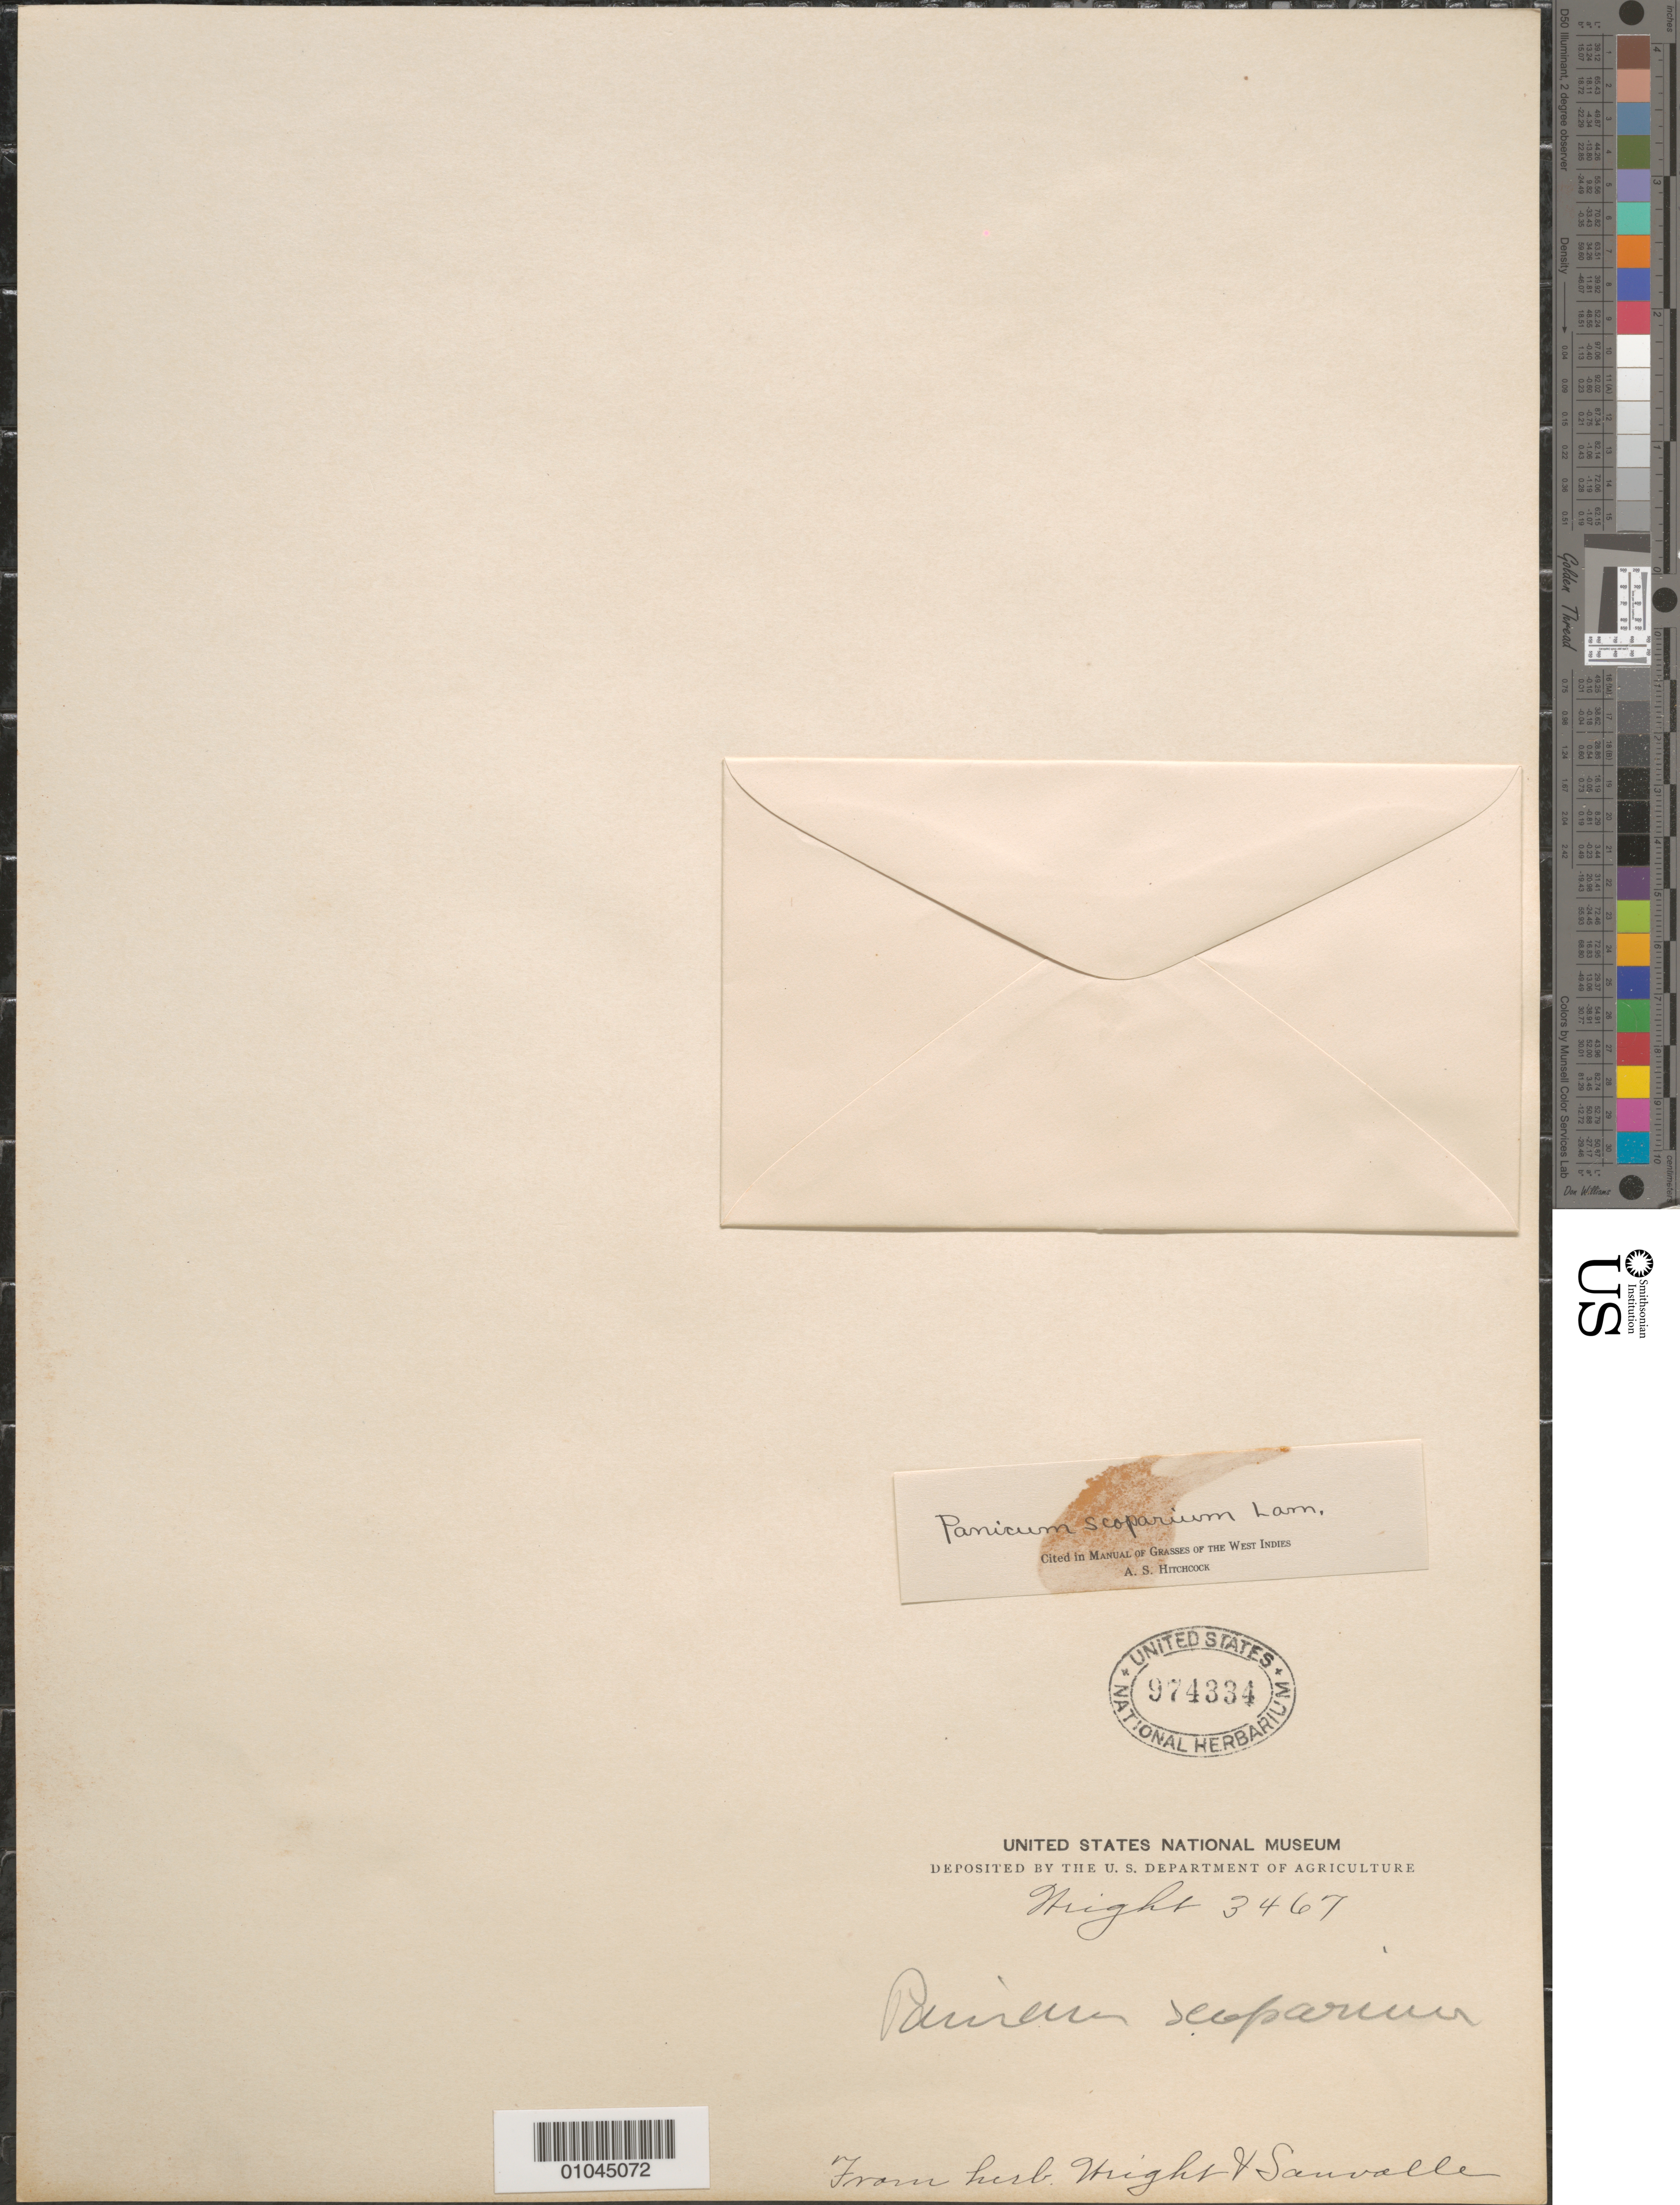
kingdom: Plantae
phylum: Tracheophyta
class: Liliopsida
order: Poales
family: Poaceae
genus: Panicum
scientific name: Panicum scoparium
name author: Lam.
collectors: Wright, --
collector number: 3467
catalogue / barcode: US 974334